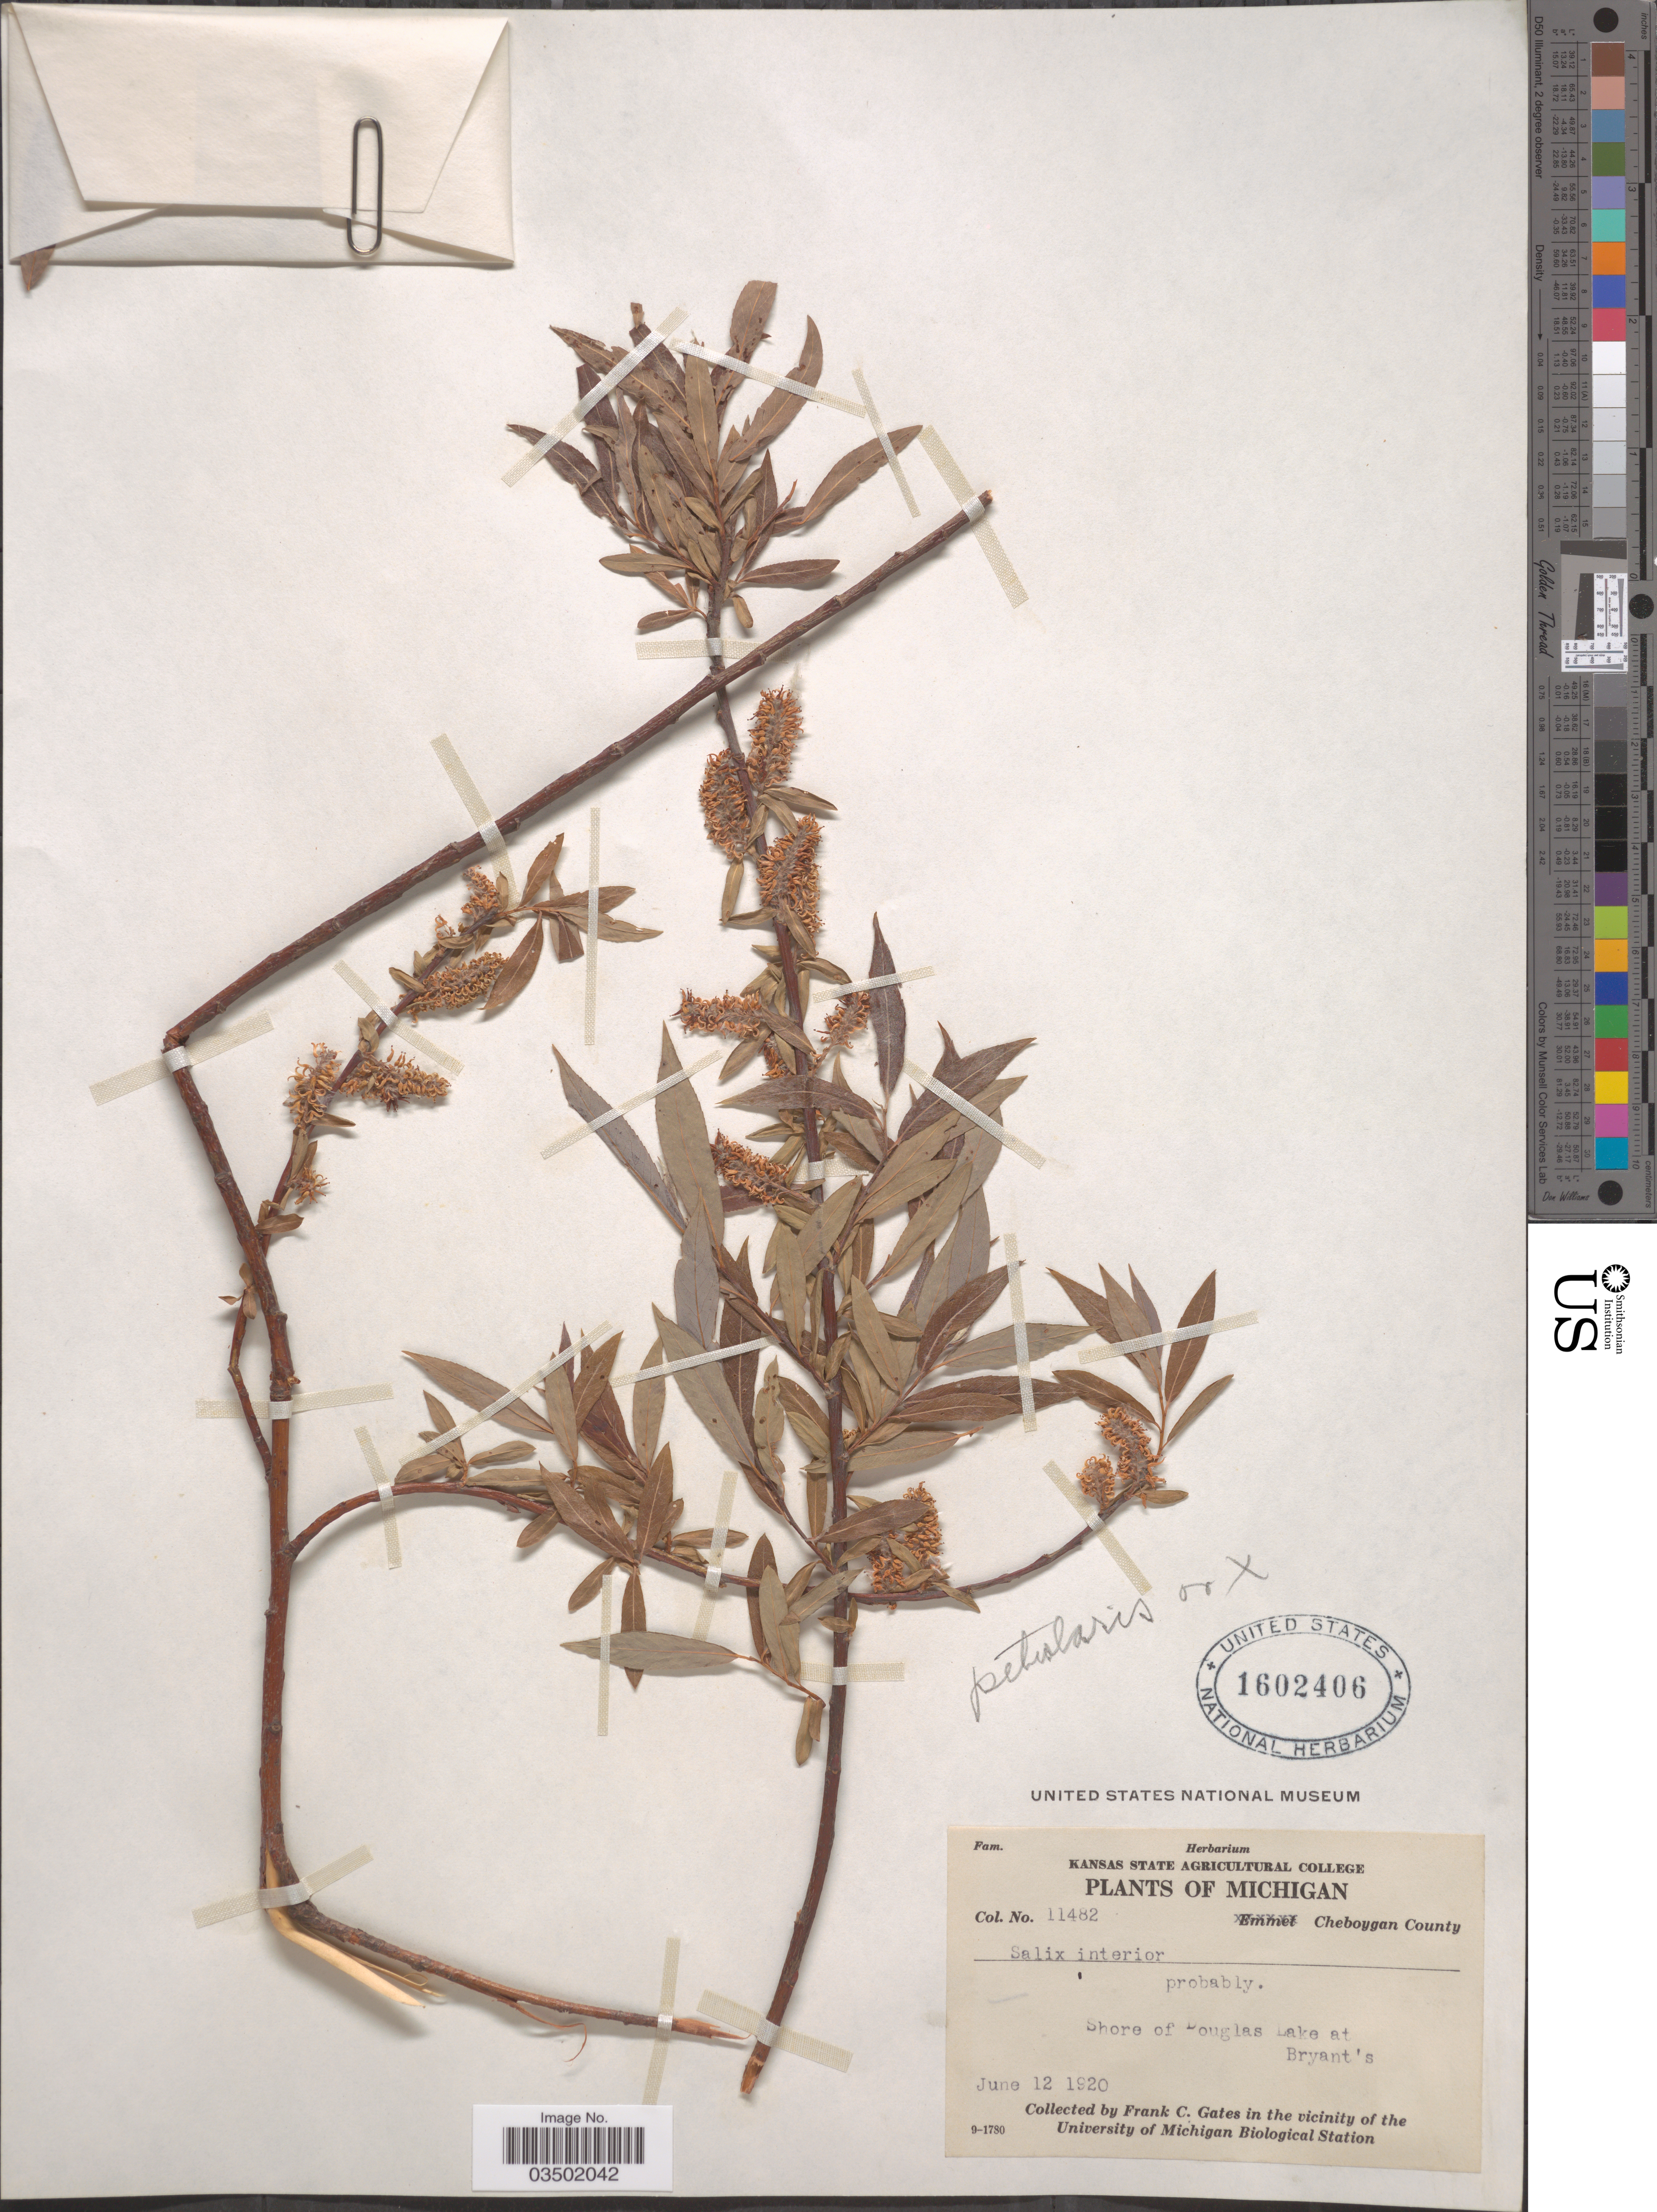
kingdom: Plantae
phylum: Tracheophyta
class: Magnoliopsida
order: Malpighiales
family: Salicaceae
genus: Salix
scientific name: Salix petiolaris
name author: Sm.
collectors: F. C. Gates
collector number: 11482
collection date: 1920-06-12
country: United States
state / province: Michigan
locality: Cheboygan County. Shore of Douglas Lake at Bryant's.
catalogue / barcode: US 1602406